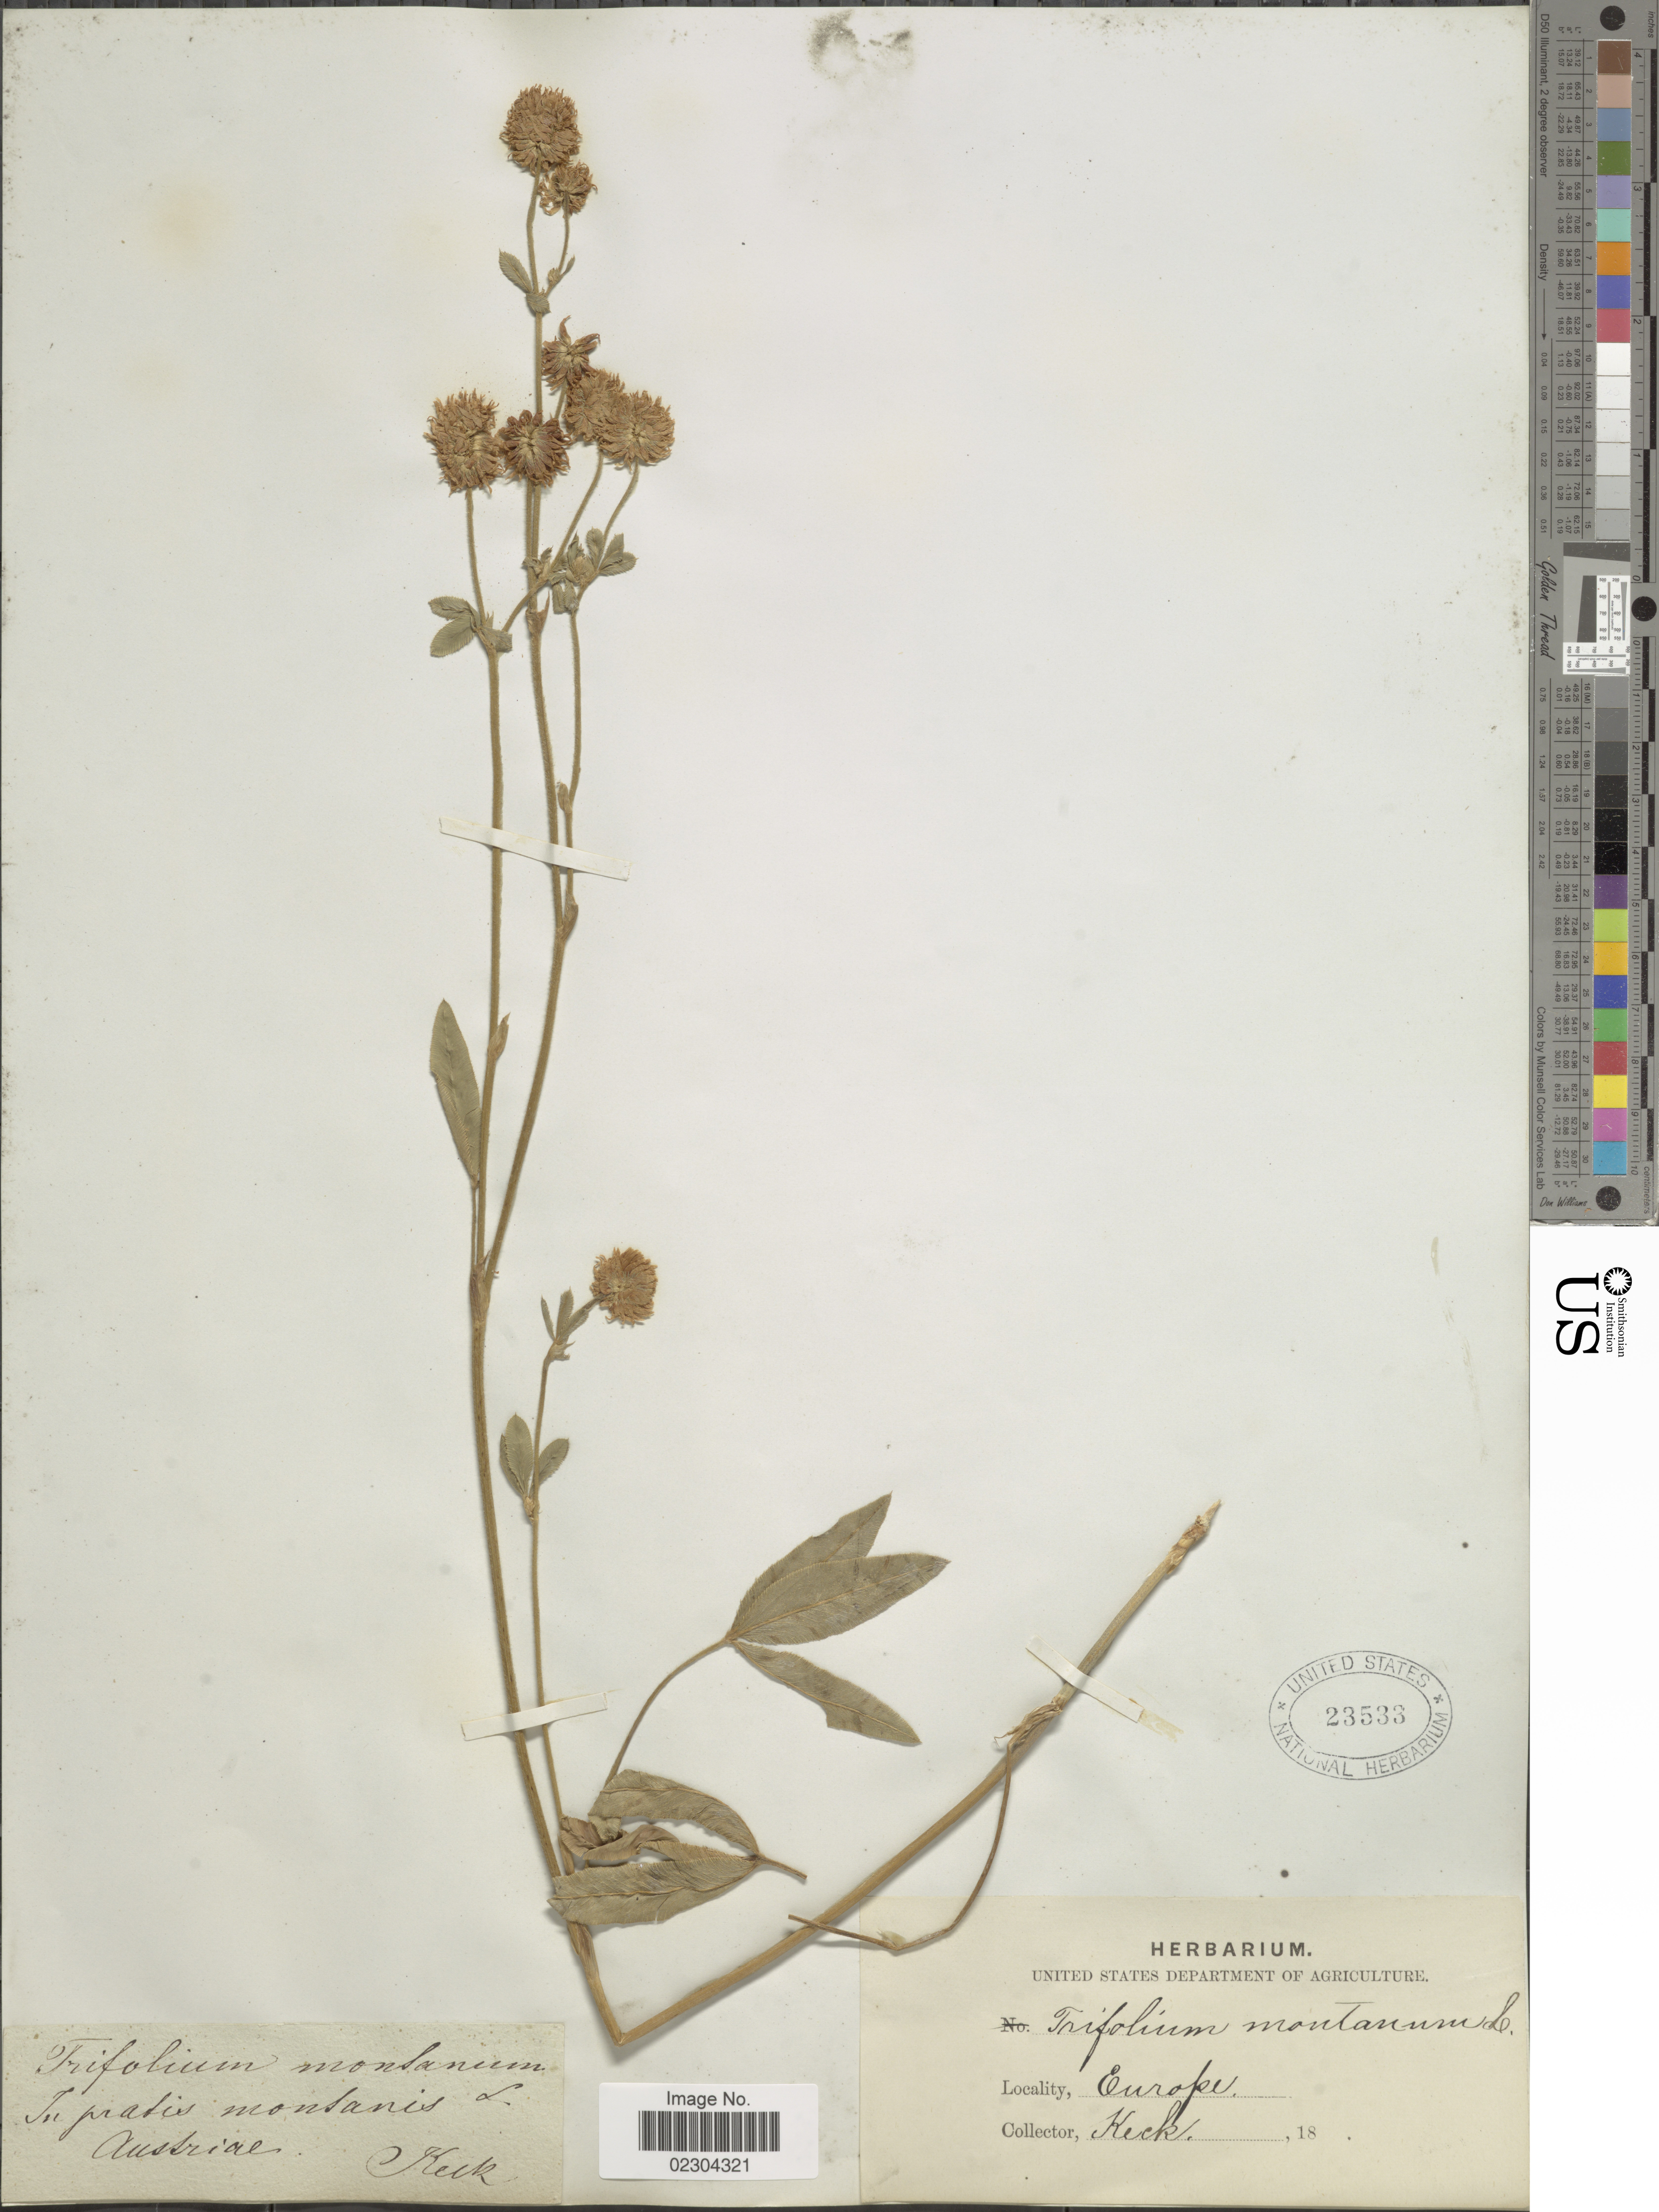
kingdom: Plantae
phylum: Tracheophyta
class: Magnoliopsida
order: Fabales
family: Fabaceae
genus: Trifolium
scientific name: Trifolium montanum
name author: L.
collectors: -- Keck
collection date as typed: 18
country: Austria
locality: Europe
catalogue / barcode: US 23533